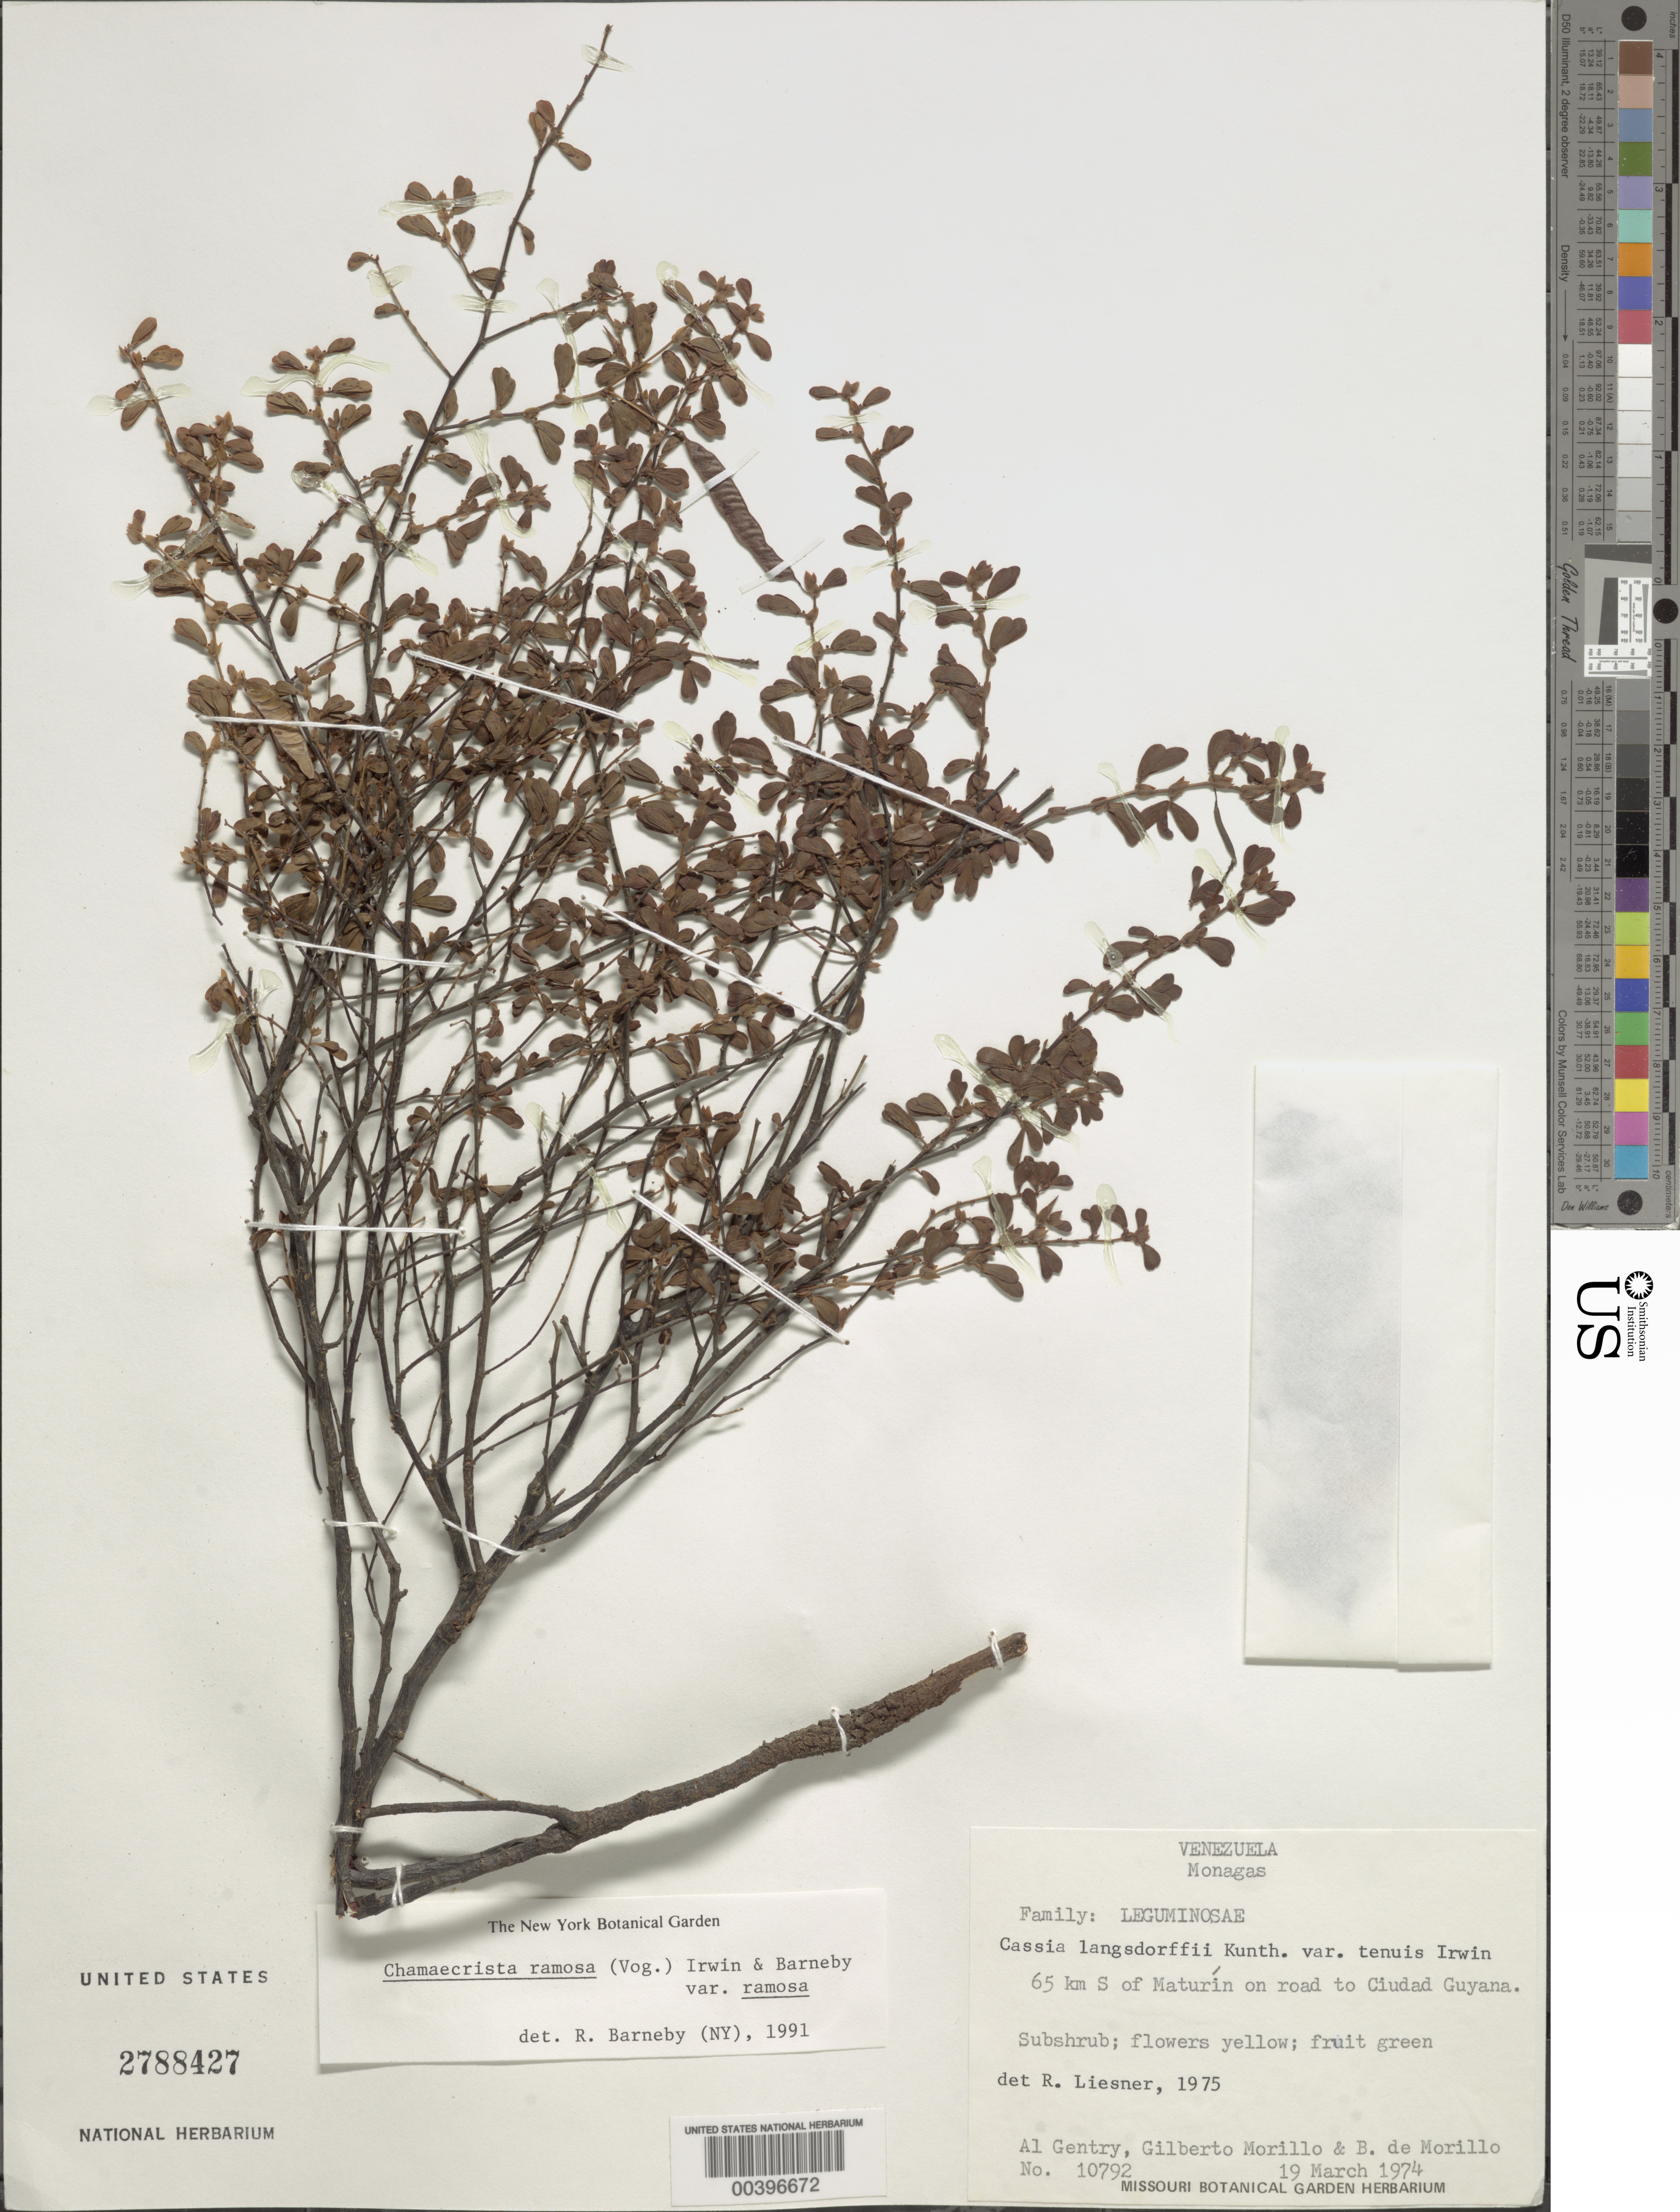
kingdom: Plantae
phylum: Tracheophyta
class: Magnoliopsida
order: Fabales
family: Fabaceae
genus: Chamaecrista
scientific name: Chamaecrista ramosa var. ramosa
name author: (Vogel) H.S. Irwin & Barneby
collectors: A. H. Gentry, G. N. Morillo & B. Morillo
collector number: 10792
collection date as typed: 19 Mar 1974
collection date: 1974-03-19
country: Venezuela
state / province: Monagas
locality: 65 km S of Maturin on road to Ciudad Guyana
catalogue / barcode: US 2788427